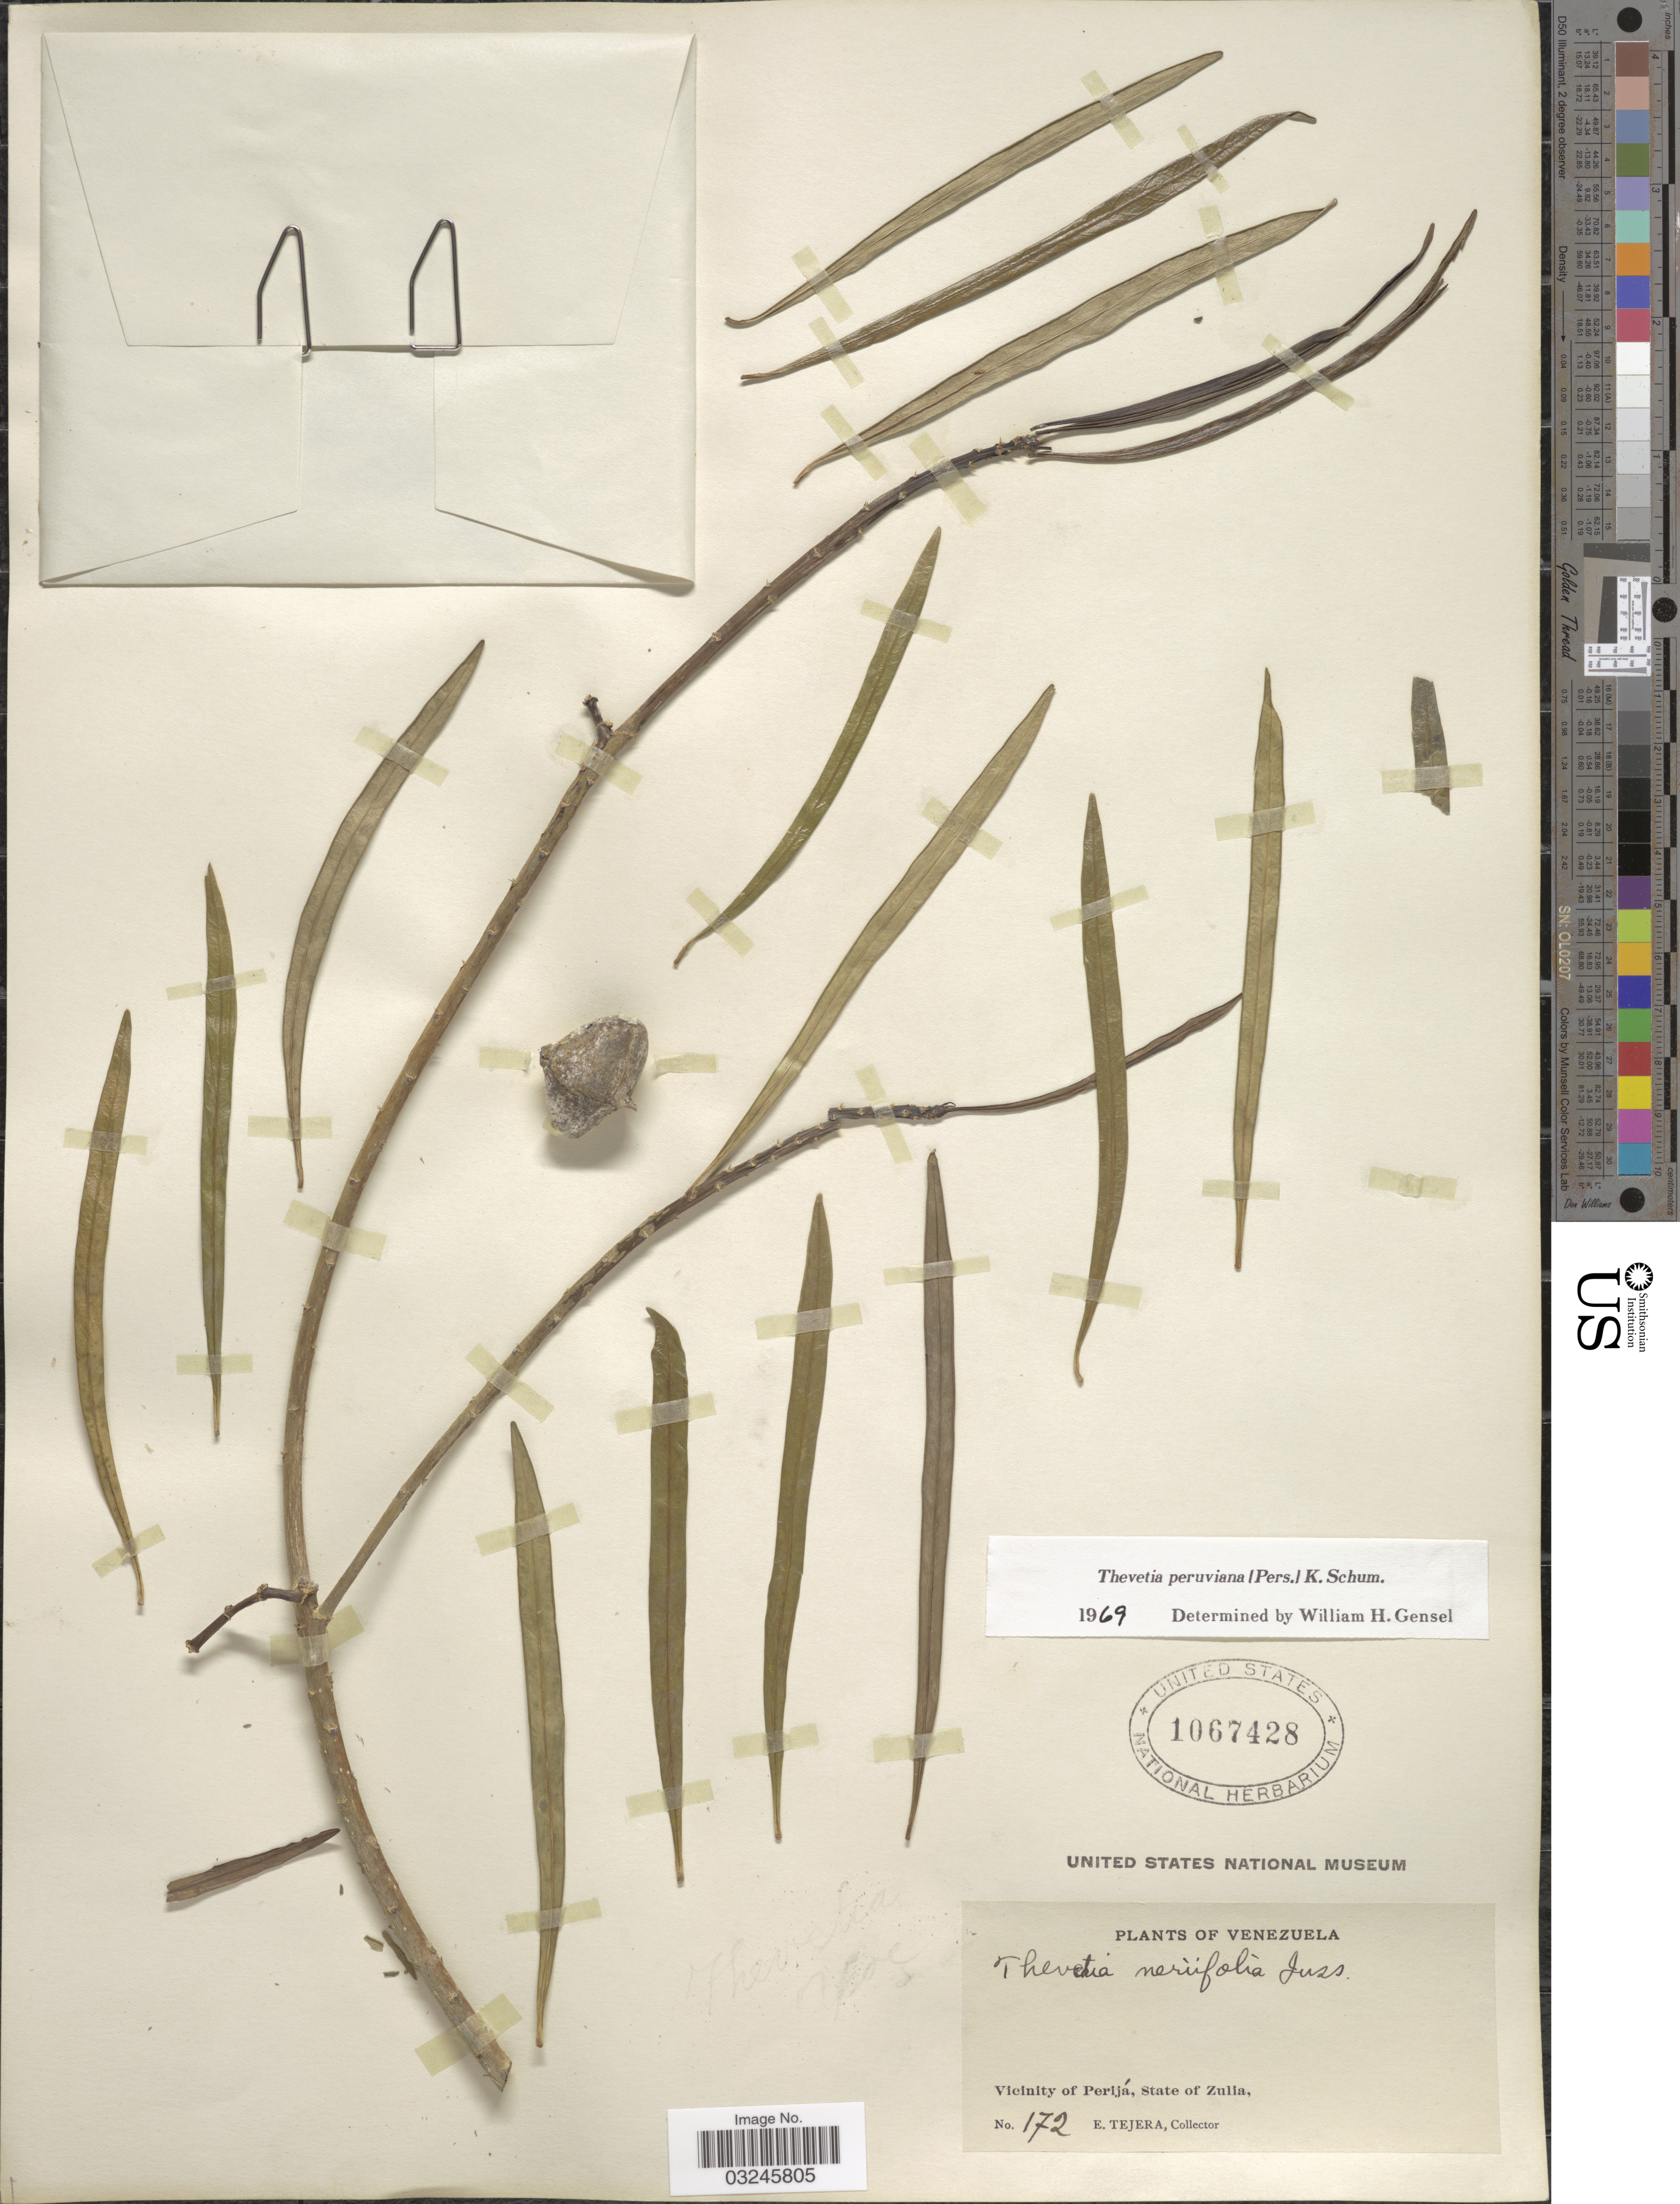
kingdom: Plantae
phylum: Tracheophyta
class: Magnoliopsida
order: Gentianales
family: Apocynaceae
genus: Thevetia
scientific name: Thevetia peruviana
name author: (Pers.) K. Schum.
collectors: E. Tejera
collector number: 172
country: Venezuela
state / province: Zulia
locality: Vicinity of Perijá, State of Zula.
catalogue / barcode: US 1067428